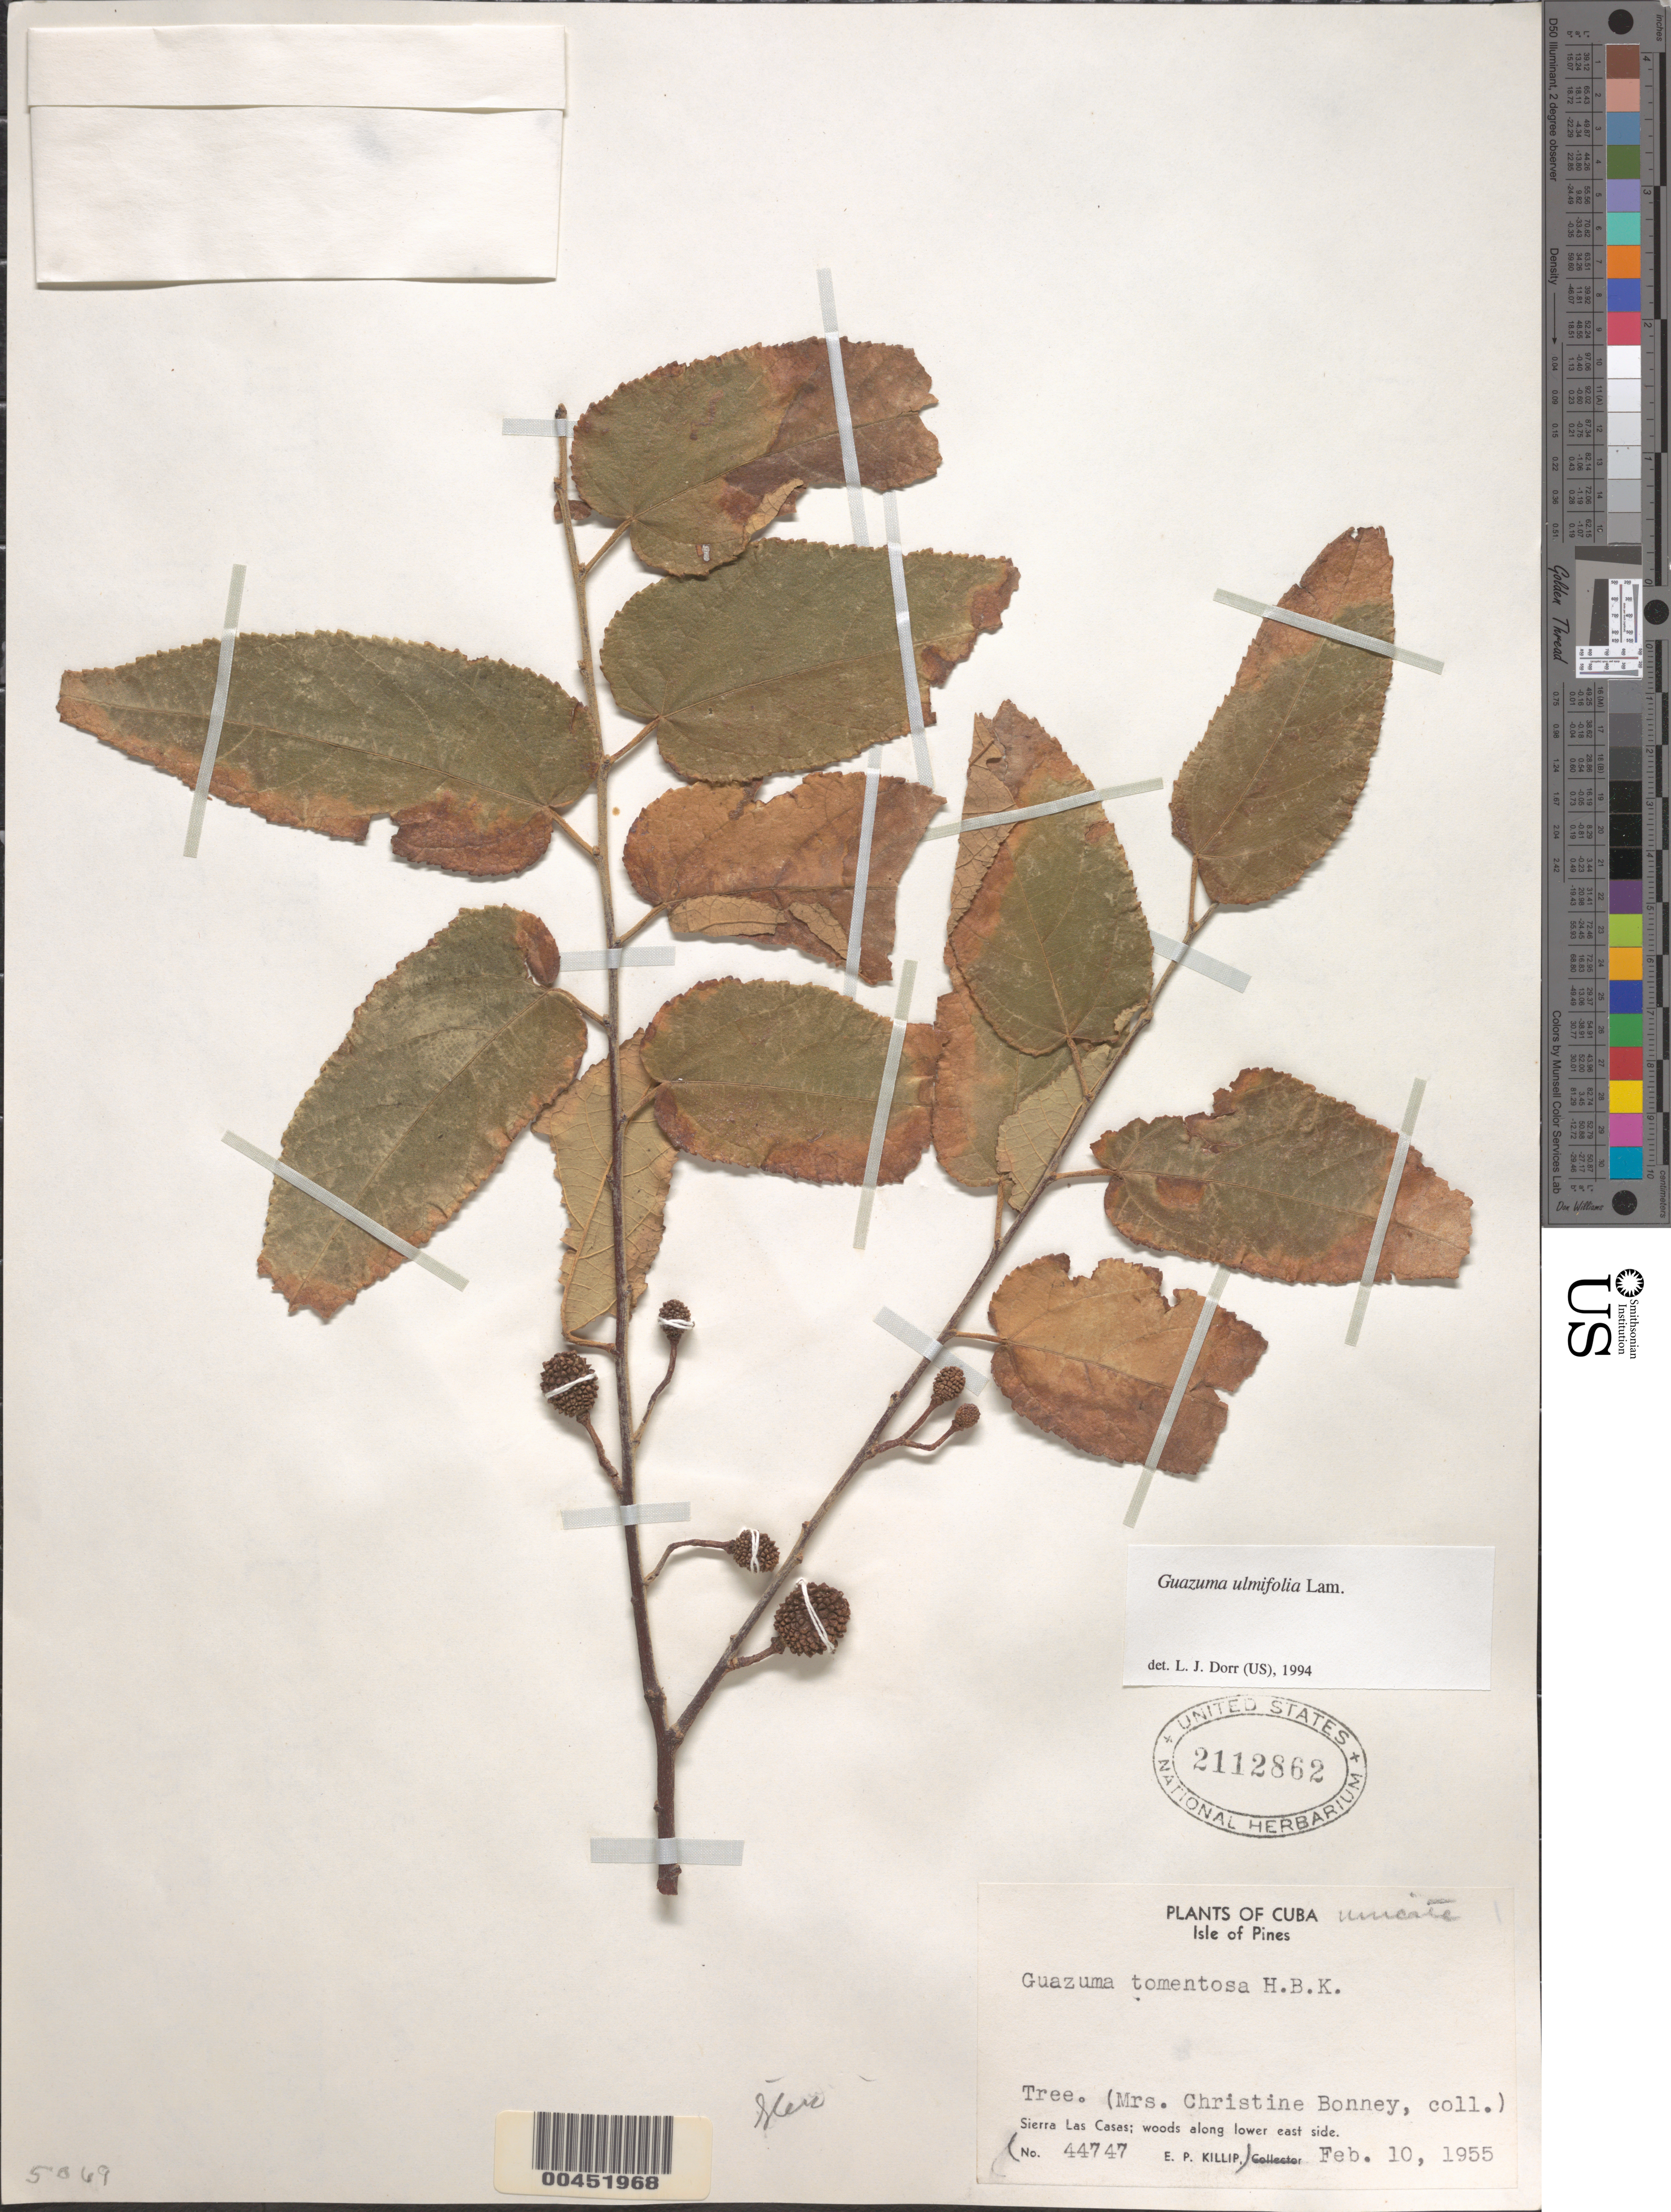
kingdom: Plantae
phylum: Tracheophyta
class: Magnoliopsida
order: Malvales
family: Malvaceae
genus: Guazuma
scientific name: Guazuma ulmifolia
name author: Lam.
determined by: Dorr, L. J., (BOT), Smithsonian Institution - National Museum of Natural History (UNITED STATES)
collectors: C. Bonney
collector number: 44747 Killip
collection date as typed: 10 Feb 1955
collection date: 1955-02-10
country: Cuba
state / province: Isla de La Juventud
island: Isla de La Juventud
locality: Sierra Las Casas. (Province originally recorded as Isla de Pinos.)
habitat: woods along lower E side of sierra.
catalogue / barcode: US 2112862